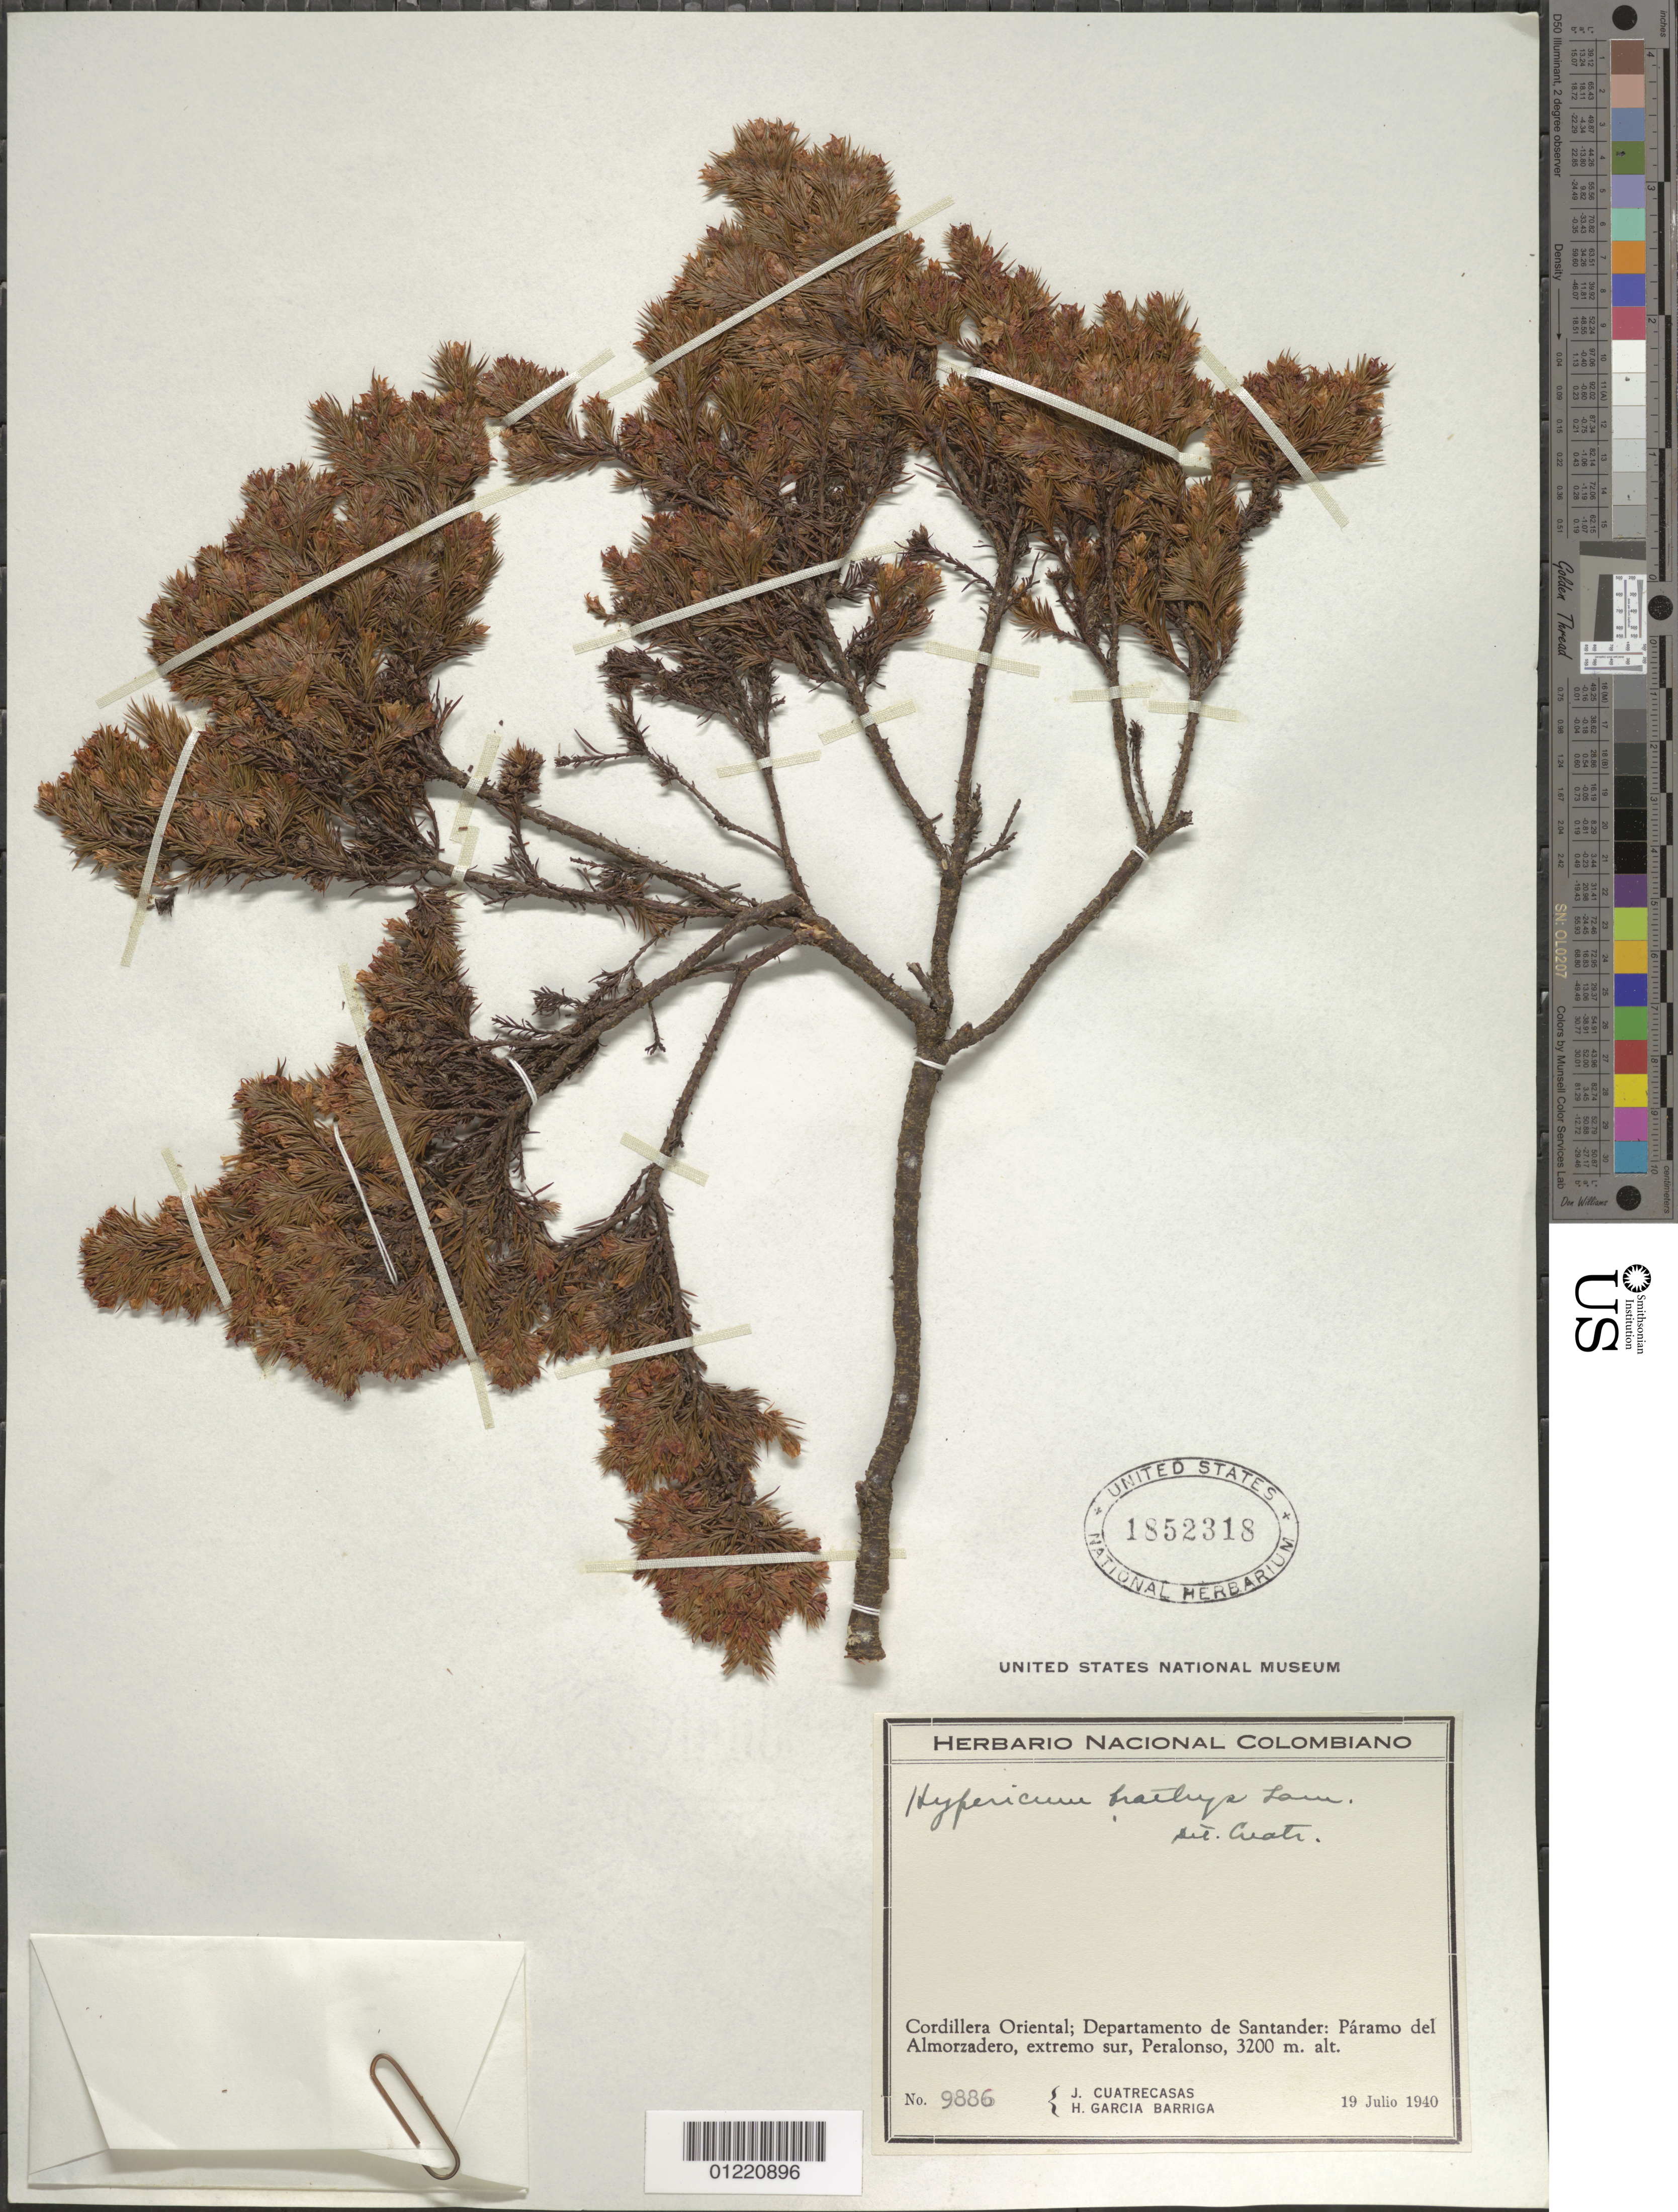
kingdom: Plantae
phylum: Tracheophyta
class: Magnoliopsida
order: Malpighiales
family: Hypericaceae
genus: Hypericum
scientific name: Hypericum juniperinum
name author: Kunth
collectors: J. Cuatrecasas & H. García Barriga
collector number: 9886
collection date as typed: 19 Jul 1940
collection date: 1940-07-19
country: Colombia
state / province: Santander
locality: Cordillera Oriental, Paramo del Almorzadero, extremo sur, Peralonso.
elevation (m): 3200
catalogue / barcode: US 1852318